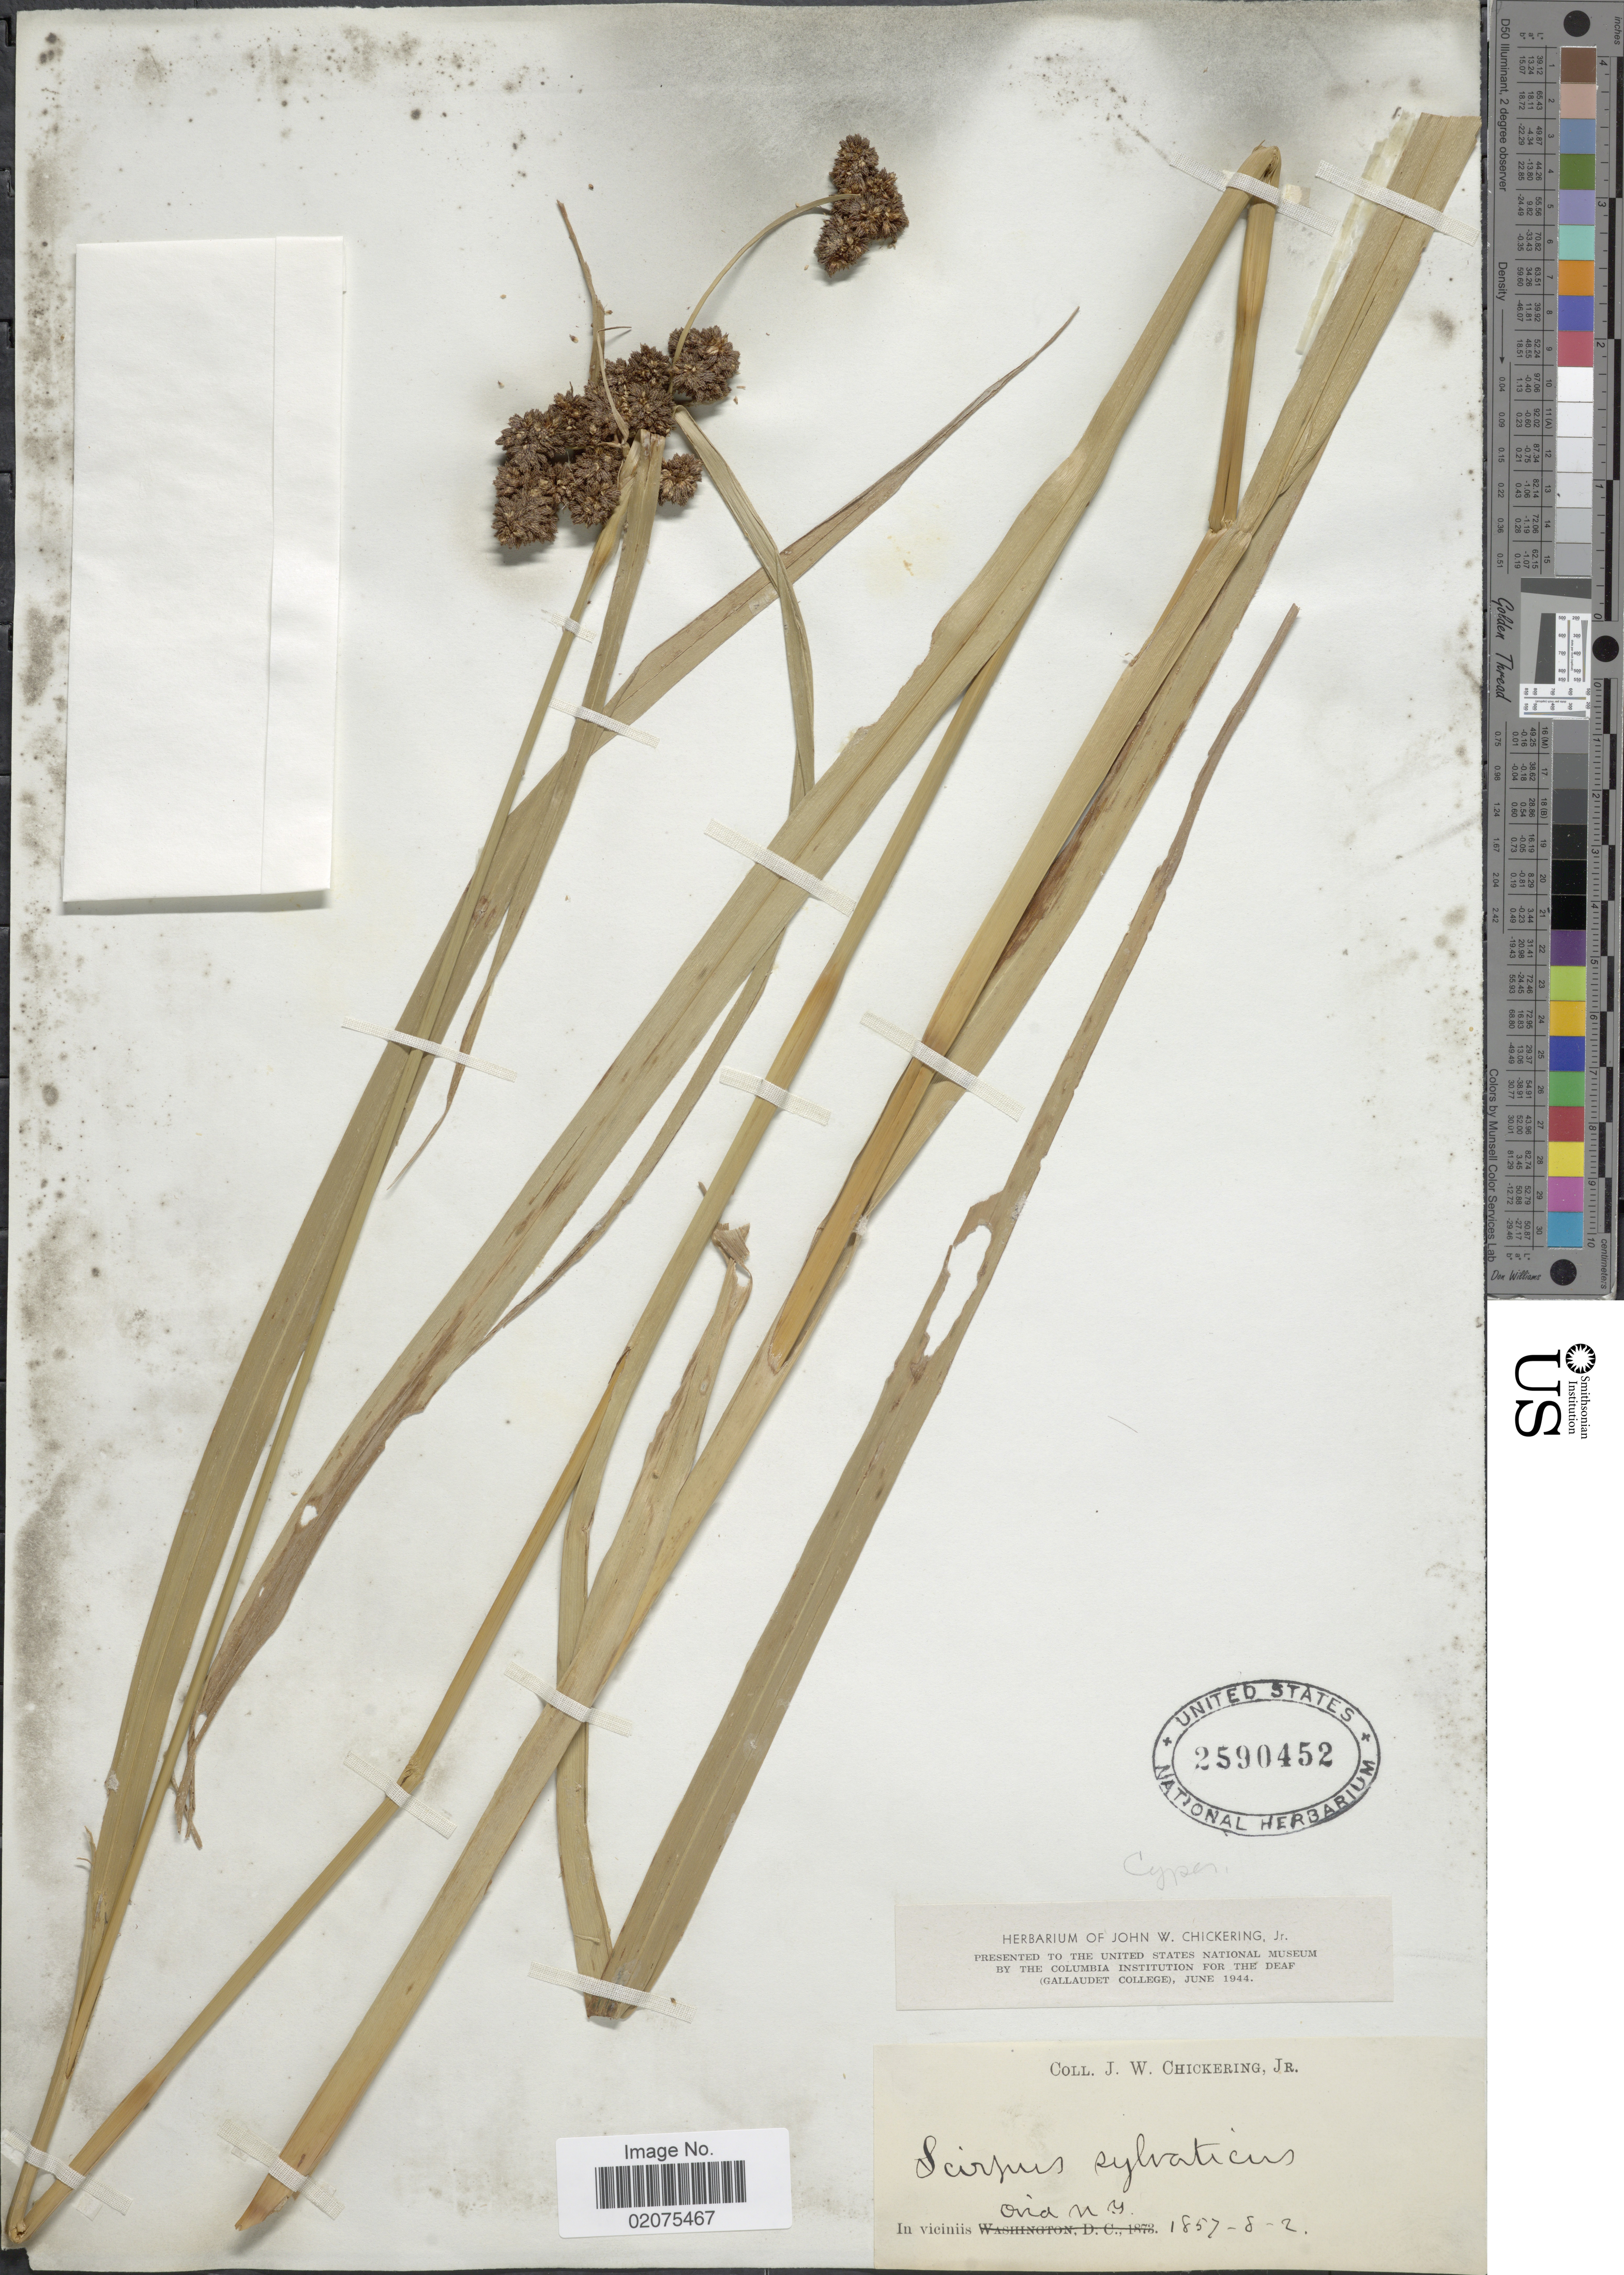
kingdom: Plantae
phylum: Tracheophyta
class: Liliopsida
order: Poales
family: Cyperaceae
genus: Scirpus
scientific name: Scirpus expansus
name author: Fernald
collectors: J. W. Chickering Jr.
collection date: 1857-08-02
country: United States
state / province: New York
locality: In viciniis Ovid N.Y.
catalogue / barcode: US 2590452